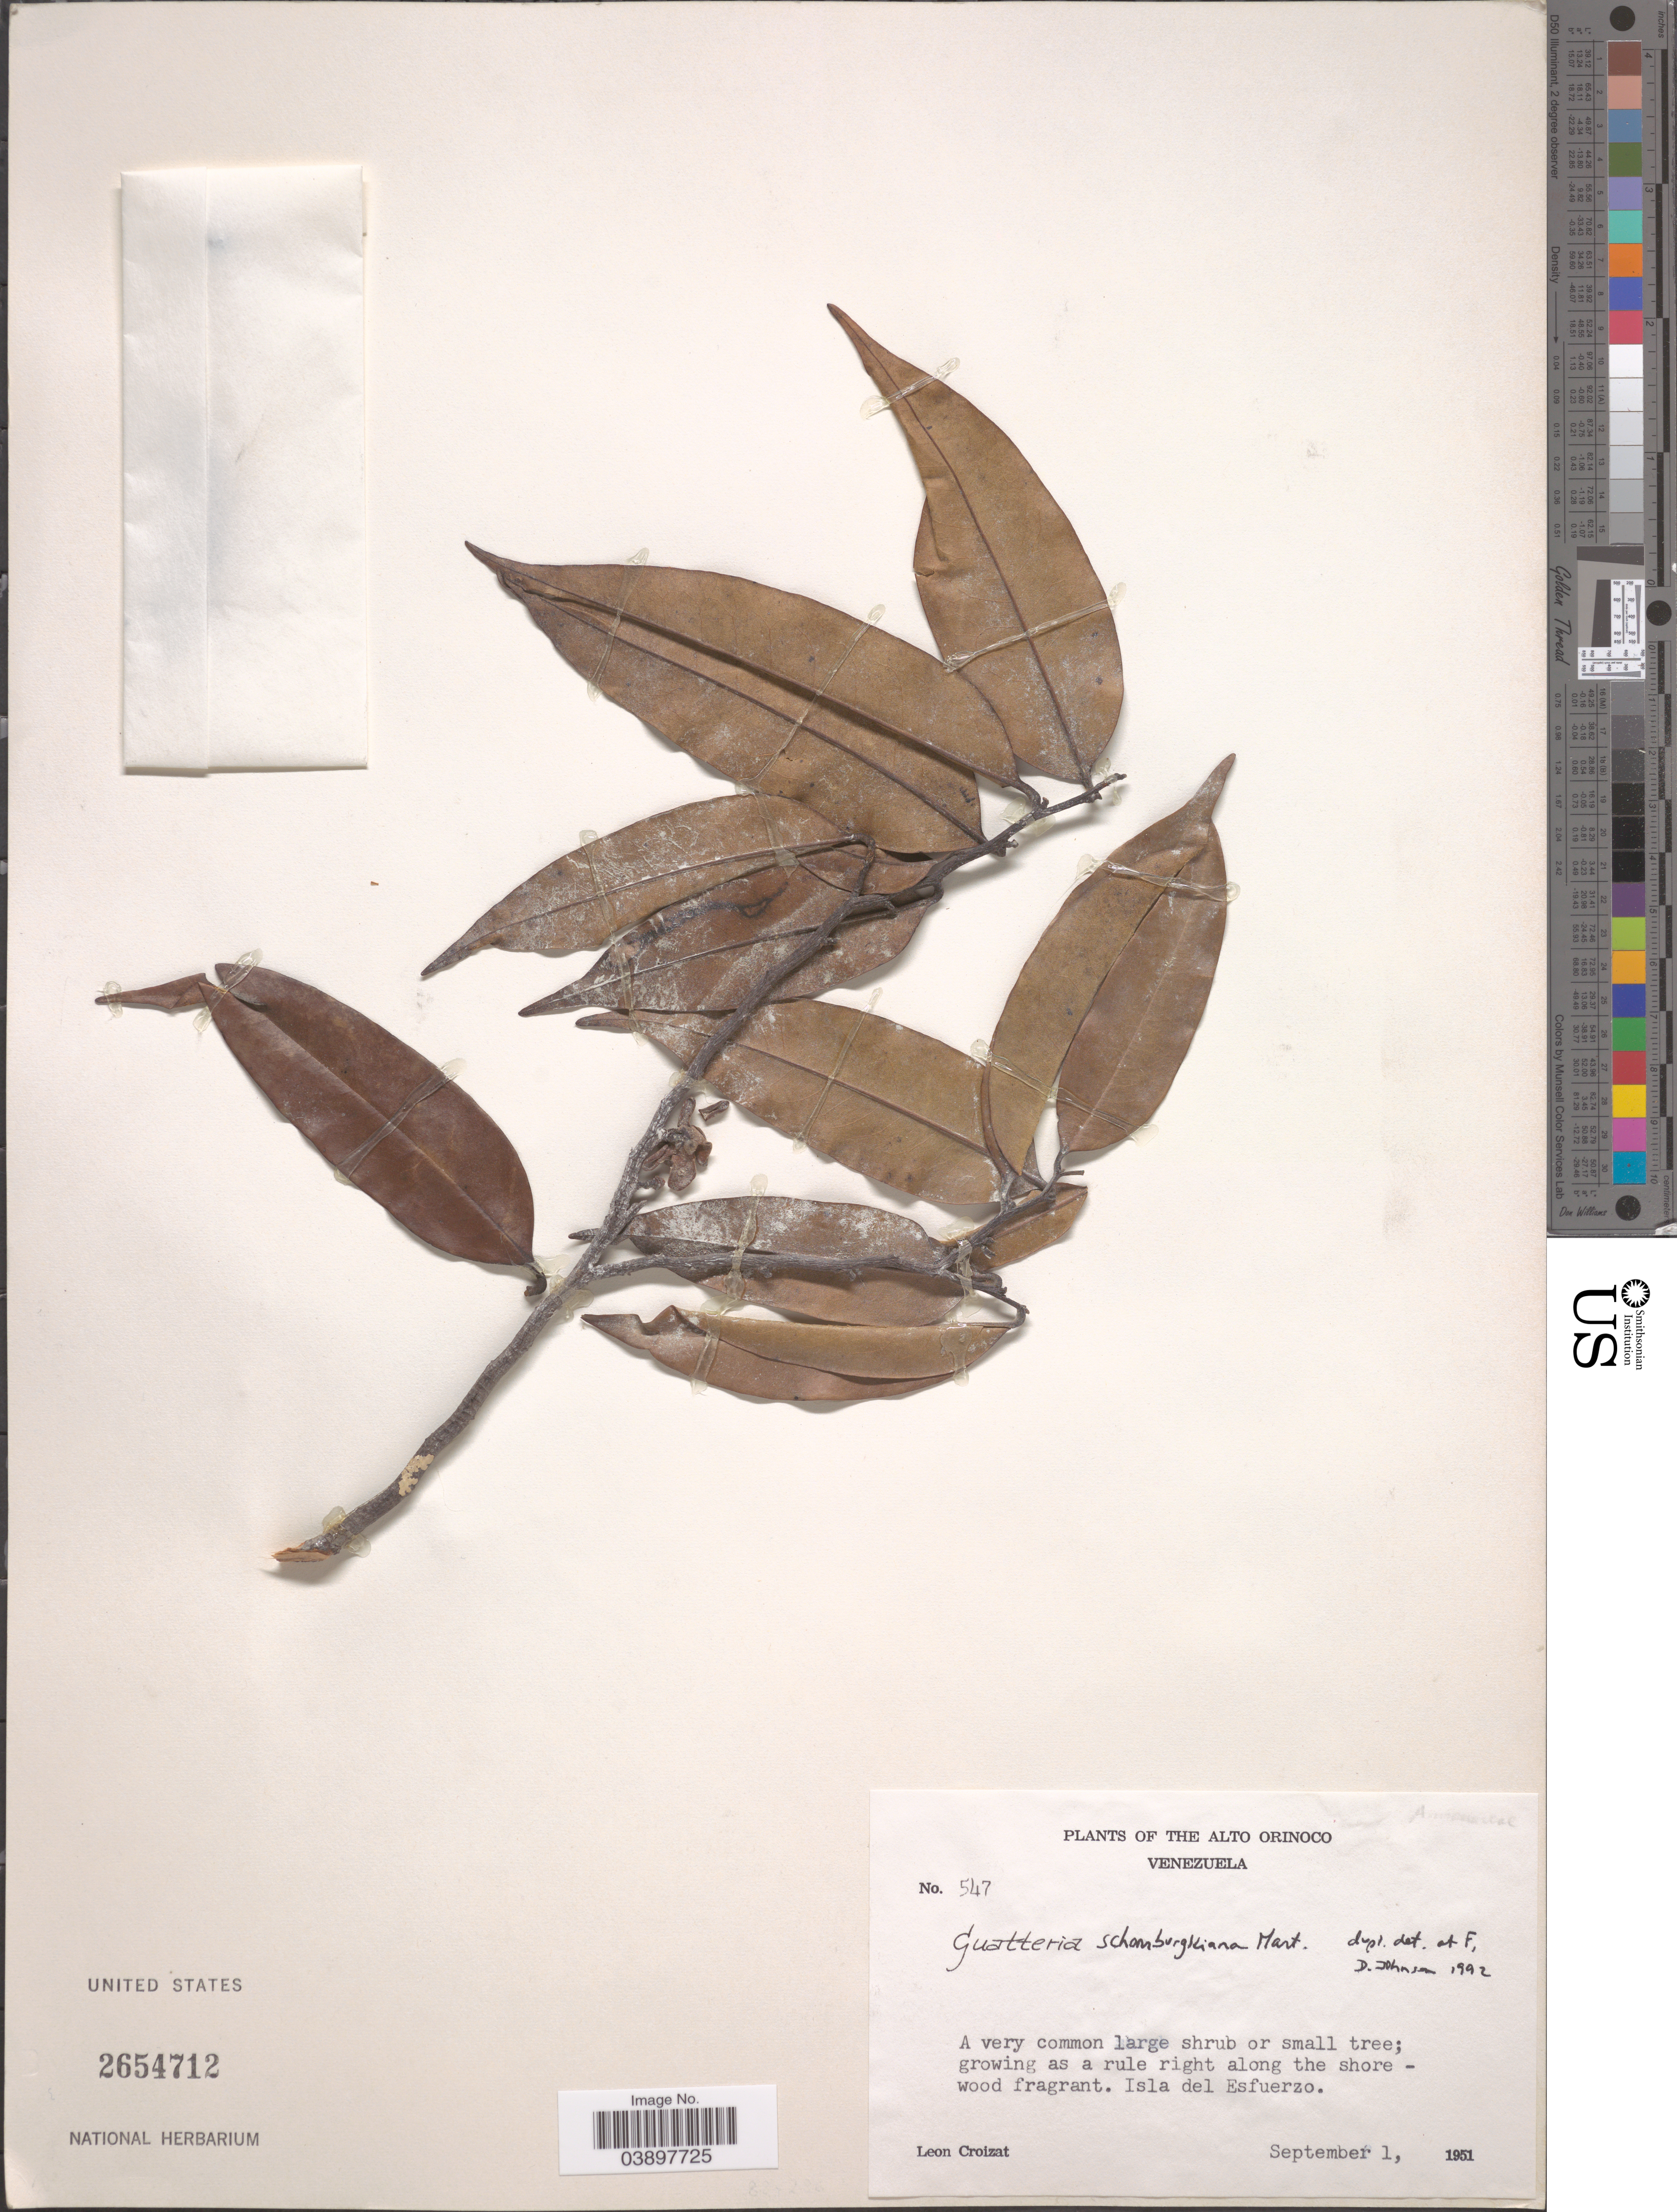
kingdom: Plantae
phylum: Tracheophyta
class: Magnoliopsida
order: Magnoliales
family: Annonaceae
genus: Guatteria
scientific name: Guatteria schomburgkiana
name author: Mart.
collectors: L. C. M. Croizat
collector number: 547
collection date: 1951-09-01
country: Venezuela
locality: Alto Orinoco. Isla del Esfuerzo.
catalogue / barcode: US 2654712